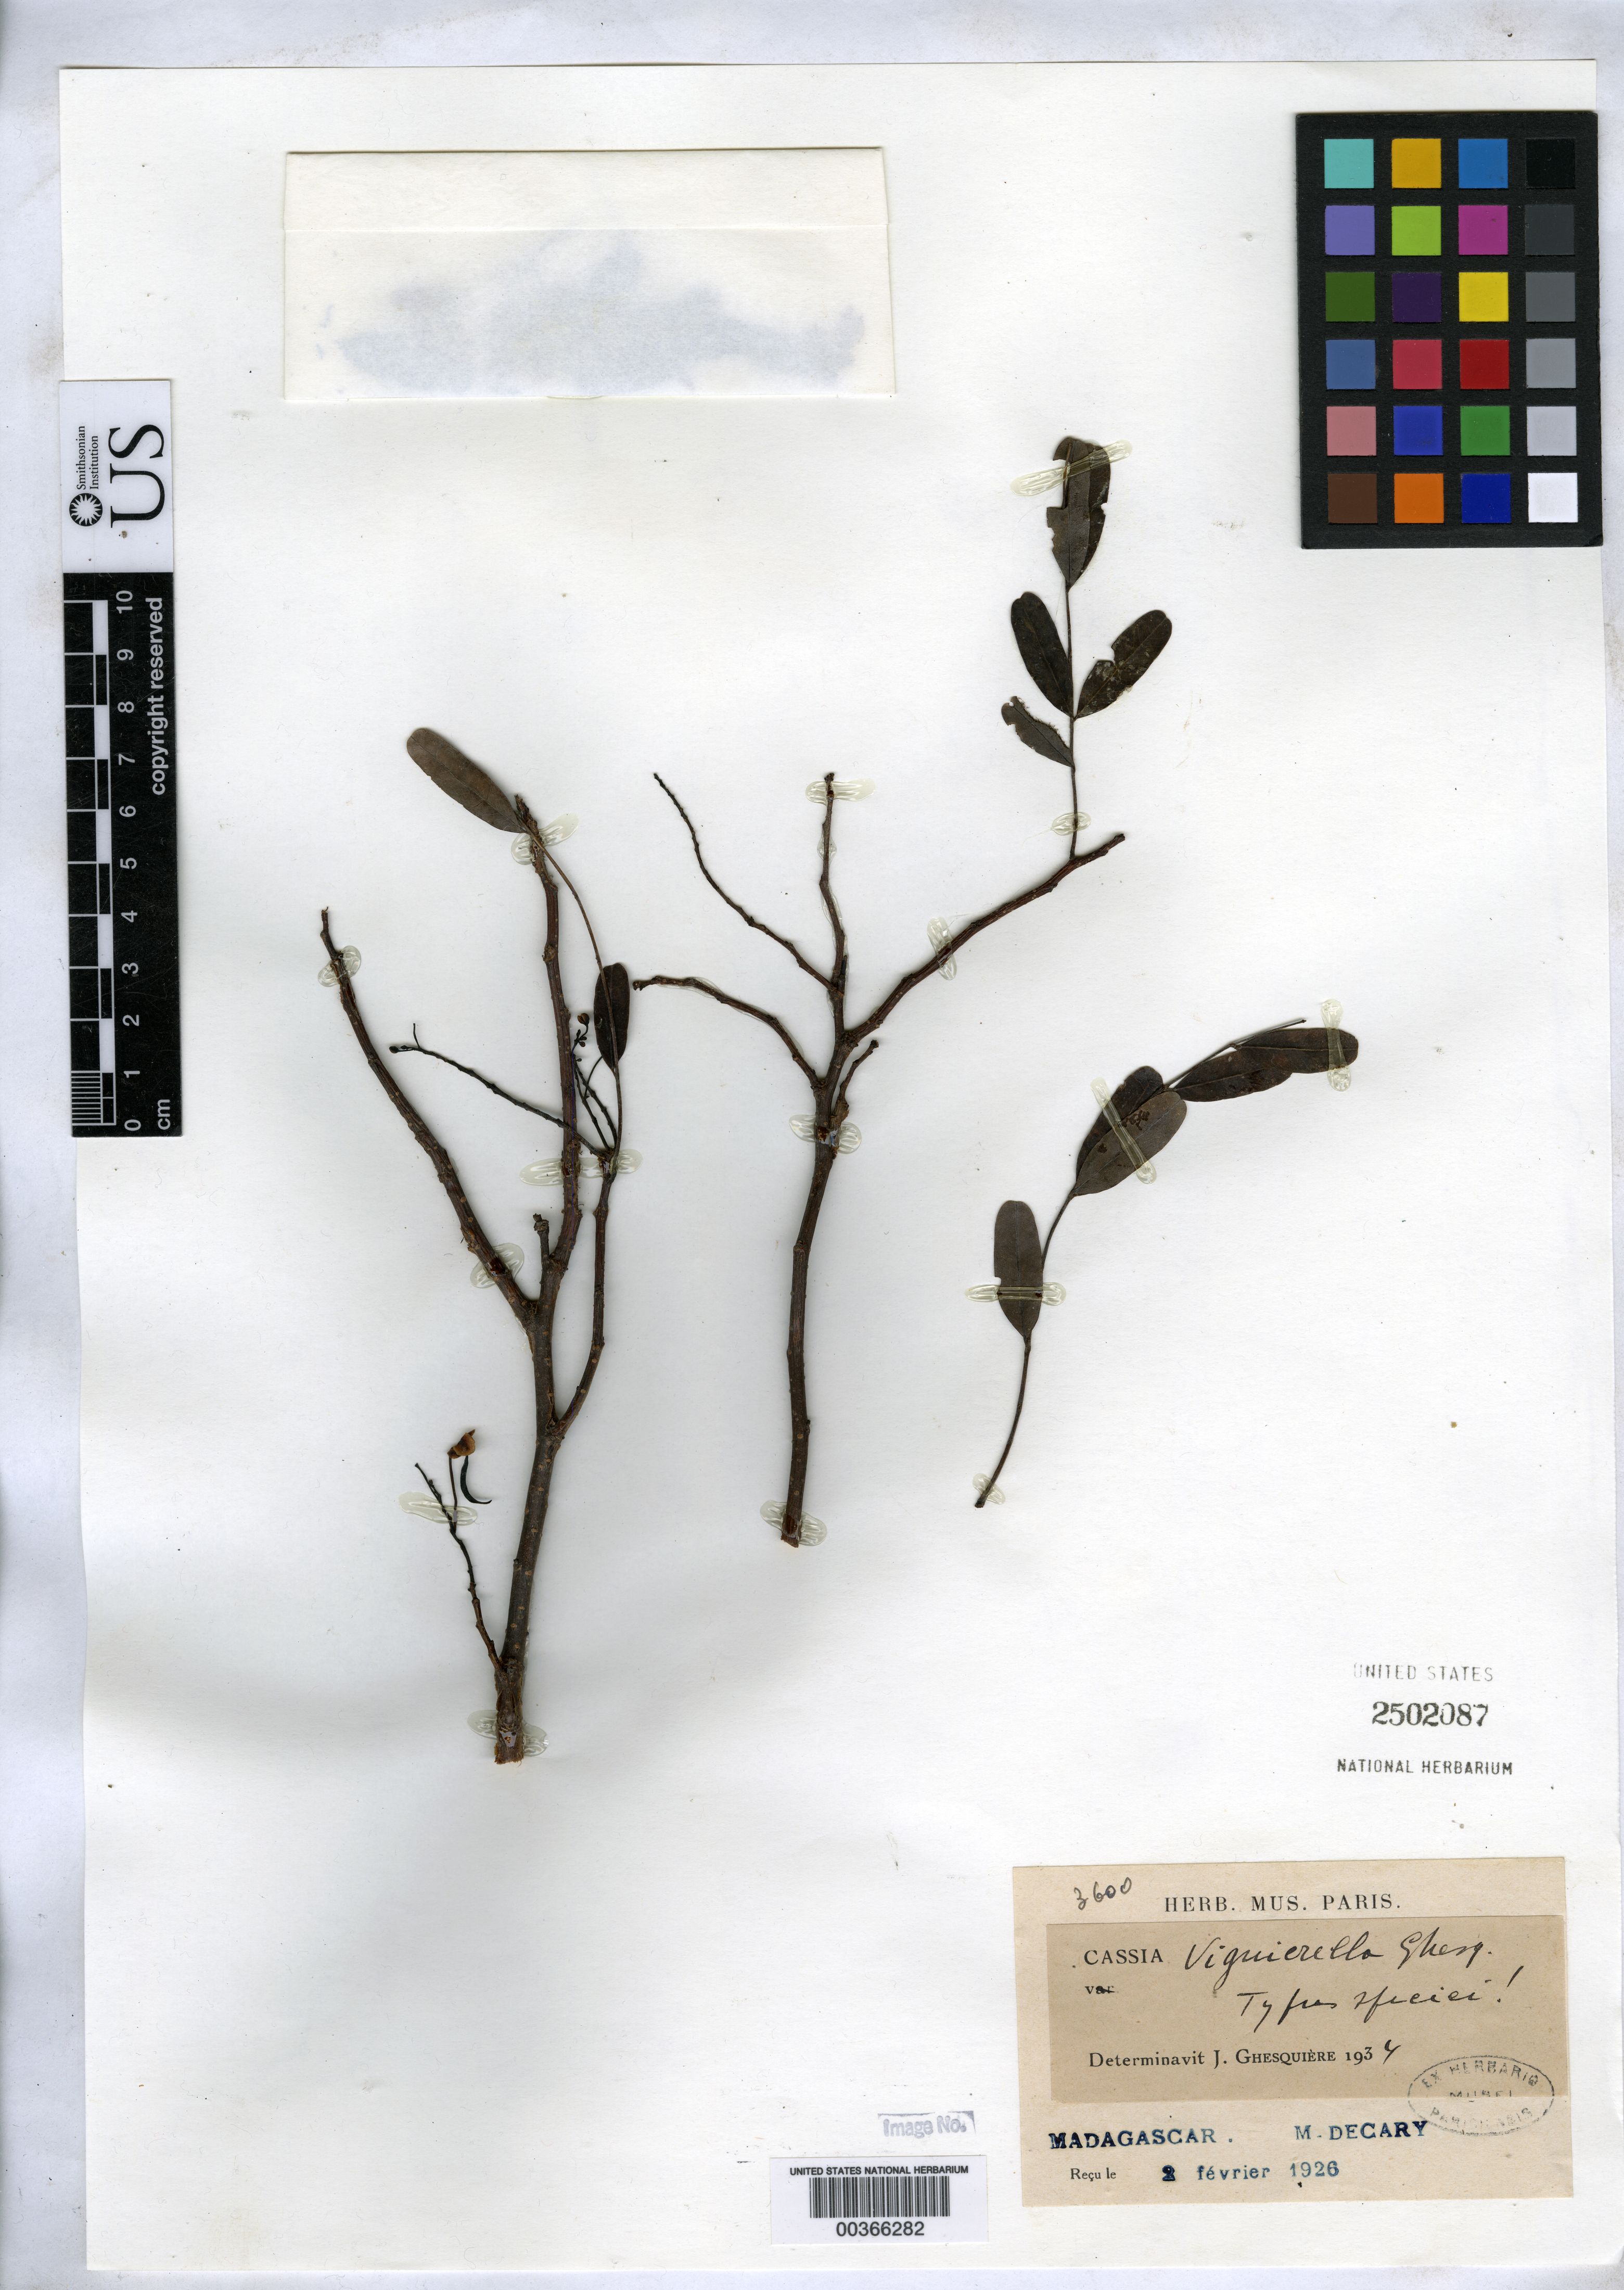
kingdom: Plantae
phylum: Tracheophyta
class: Magnoliopsida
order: Fabales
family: Fabaceae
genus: Cassia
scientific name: Cassia viguierella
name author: Ghesq.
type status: Isolectotype; Syntype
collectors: R. Decary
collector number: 3600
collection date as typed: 02 Feb 1926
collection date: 1926-02-02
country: Madagascar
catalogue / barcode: US 2502087